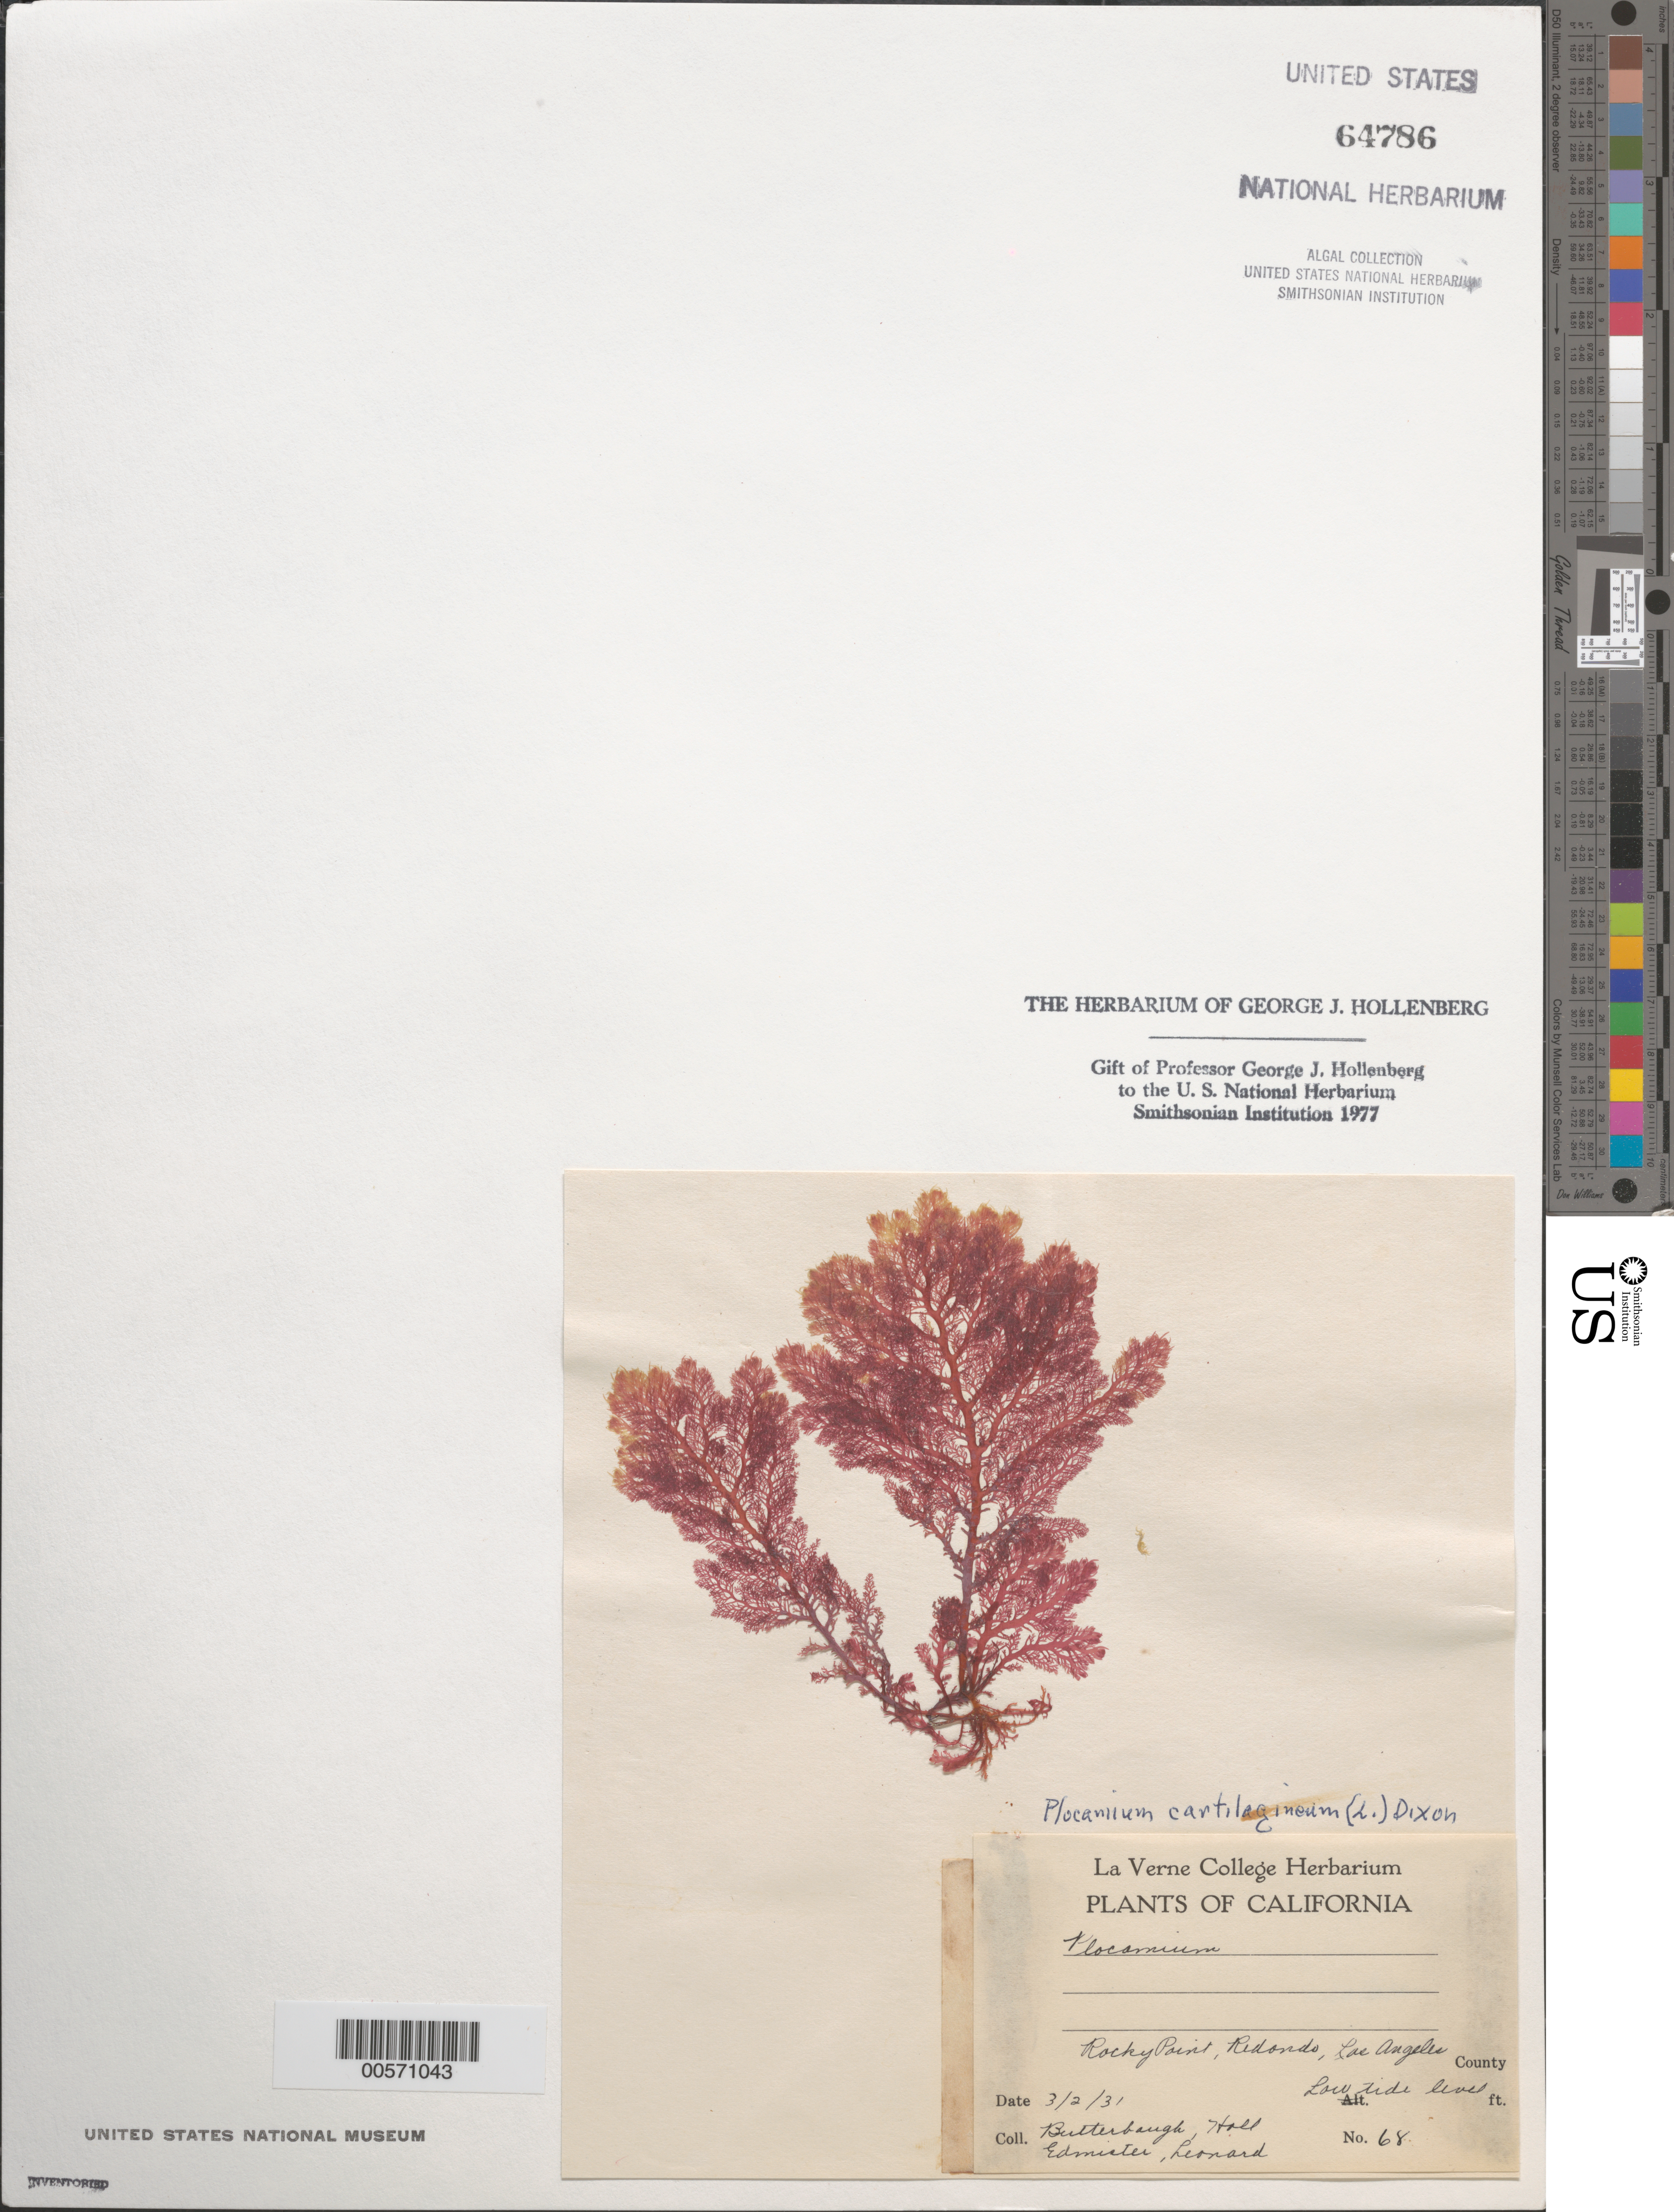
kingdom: Plantae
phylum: Rhodophyta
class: Florideophyceae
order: Plocamiales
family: Plocamiaceae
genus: Plocamium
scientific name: Plocamium cartilagineum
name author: (L.) P.S. Dixon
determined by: Hollenberg, George J.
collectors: F. Butterbaugh, E. Hall, E. Edmister & G. M. Leonard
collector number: GJH 68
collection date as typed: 02 Mar 1931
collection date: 1931-03-02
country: United States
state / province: California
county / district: Los Angeles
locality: Rocky Point, Redondo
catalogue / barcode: US 64786